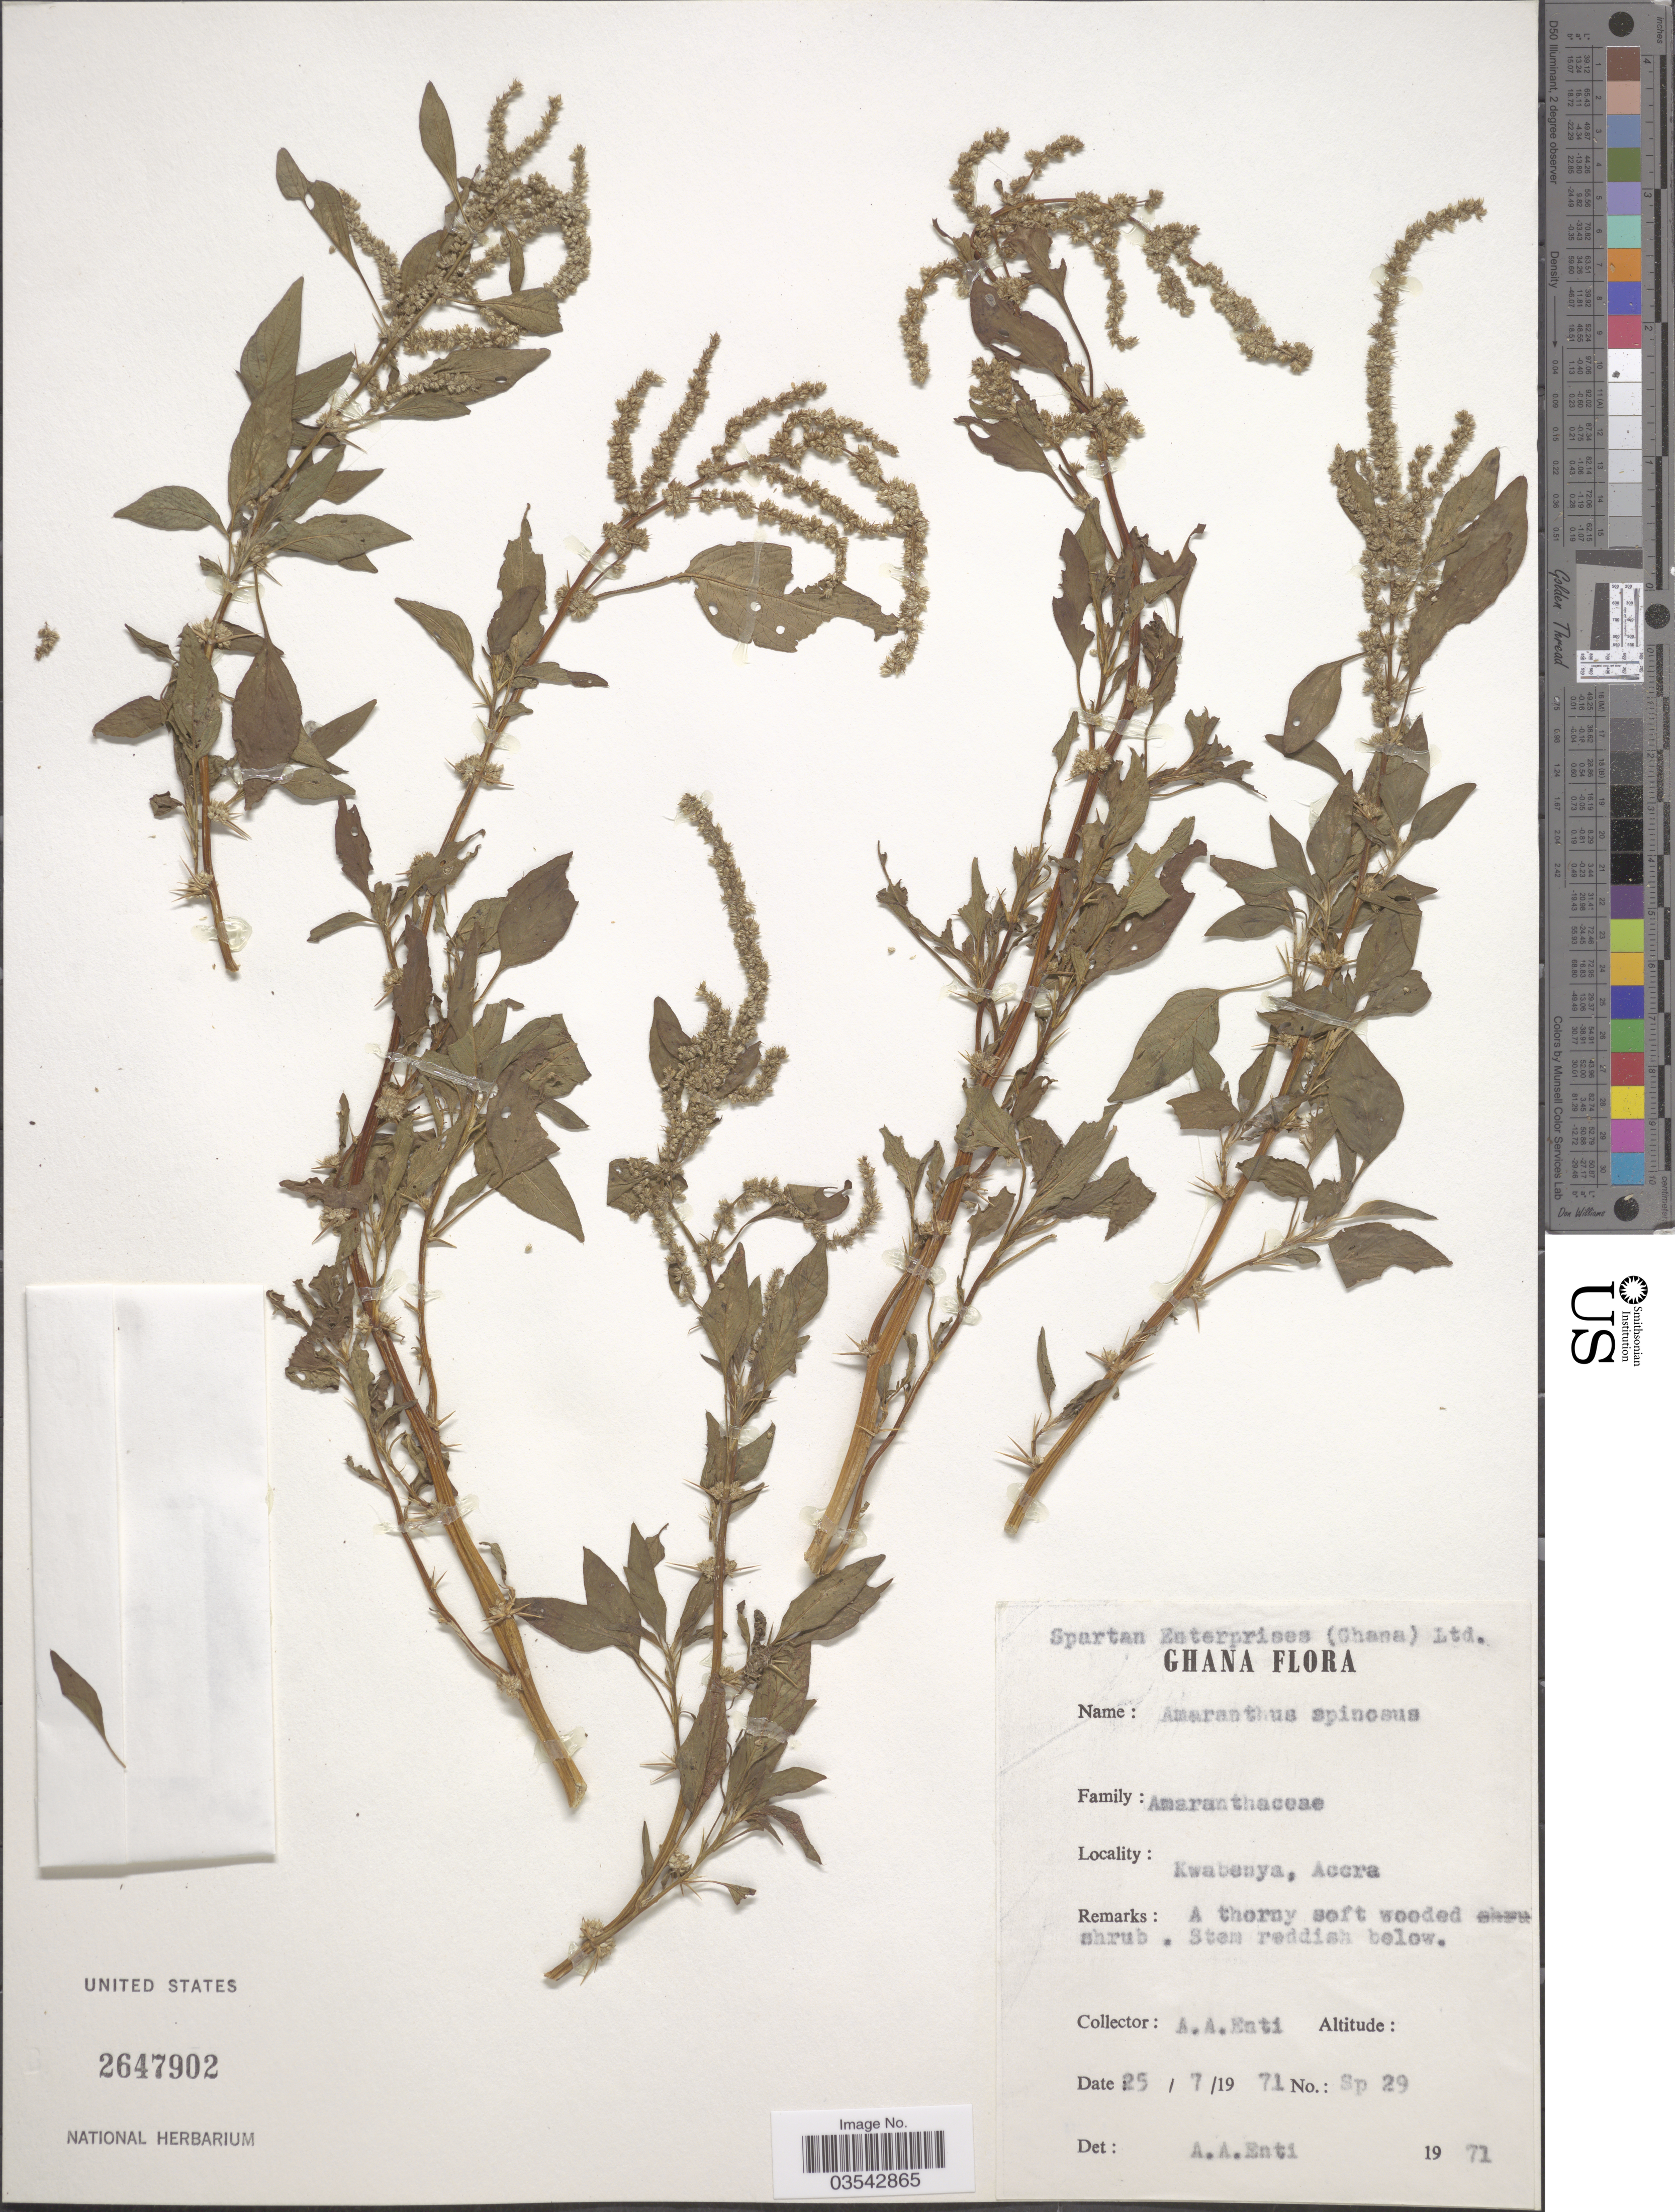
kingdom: Plantae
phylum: Tracheophyta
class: Magnoliopsida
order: Caryophyllales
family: Amaranthaceae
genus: Amaranthus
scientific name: Amaranthus spinosus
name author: L.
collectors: A. Enti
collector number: Sp29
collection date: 1971-07-25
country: Ghana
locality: Kwabenya, Accra.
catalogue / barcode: US 2647902